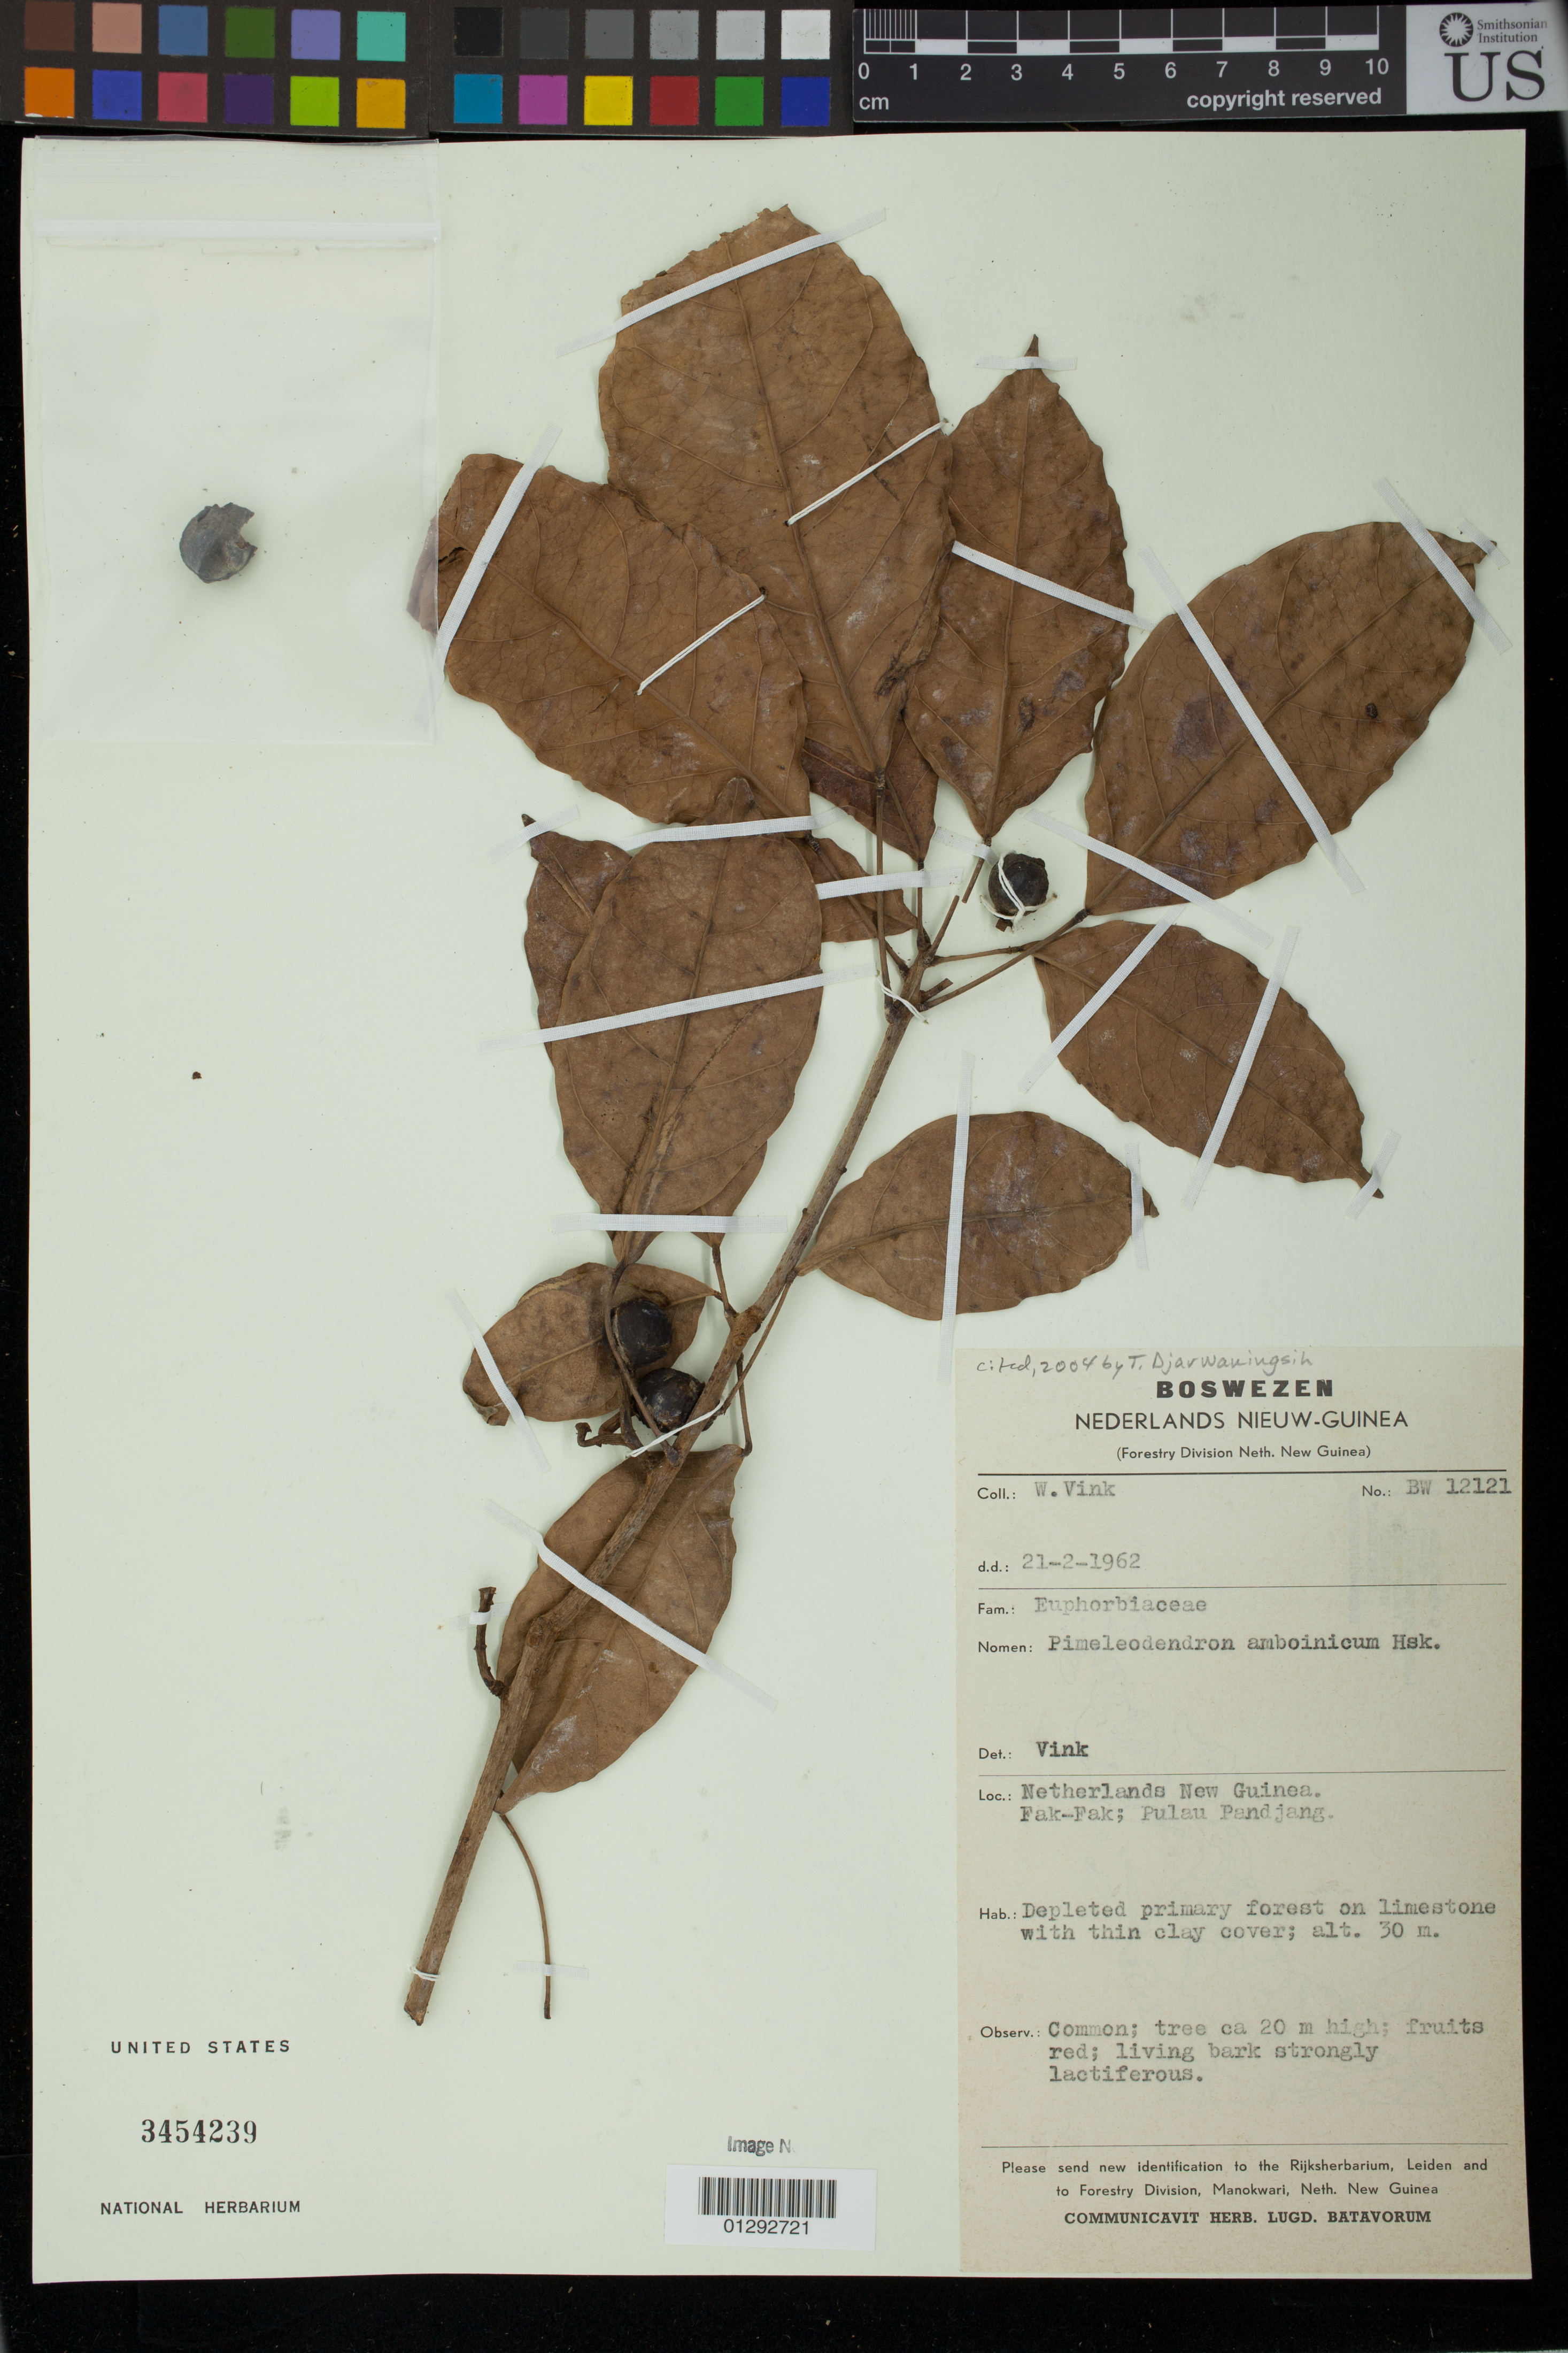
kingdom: Plantae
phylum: Tracheophyta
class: Magnoliopsida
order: Malpighiales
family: Euphorbiaceae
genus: Pimelodendron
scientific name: Pimelodendron amboinicum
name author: Hassk.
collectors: W. Vink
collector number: BW 12121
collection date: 1962-02-21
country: Indonesia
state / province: Papua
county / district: Papua Barat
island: New Guinea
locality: West Papua region (previously Netherlands New Guinea). Fakfak; Pulau Pandjang.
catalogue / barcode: US 3454239